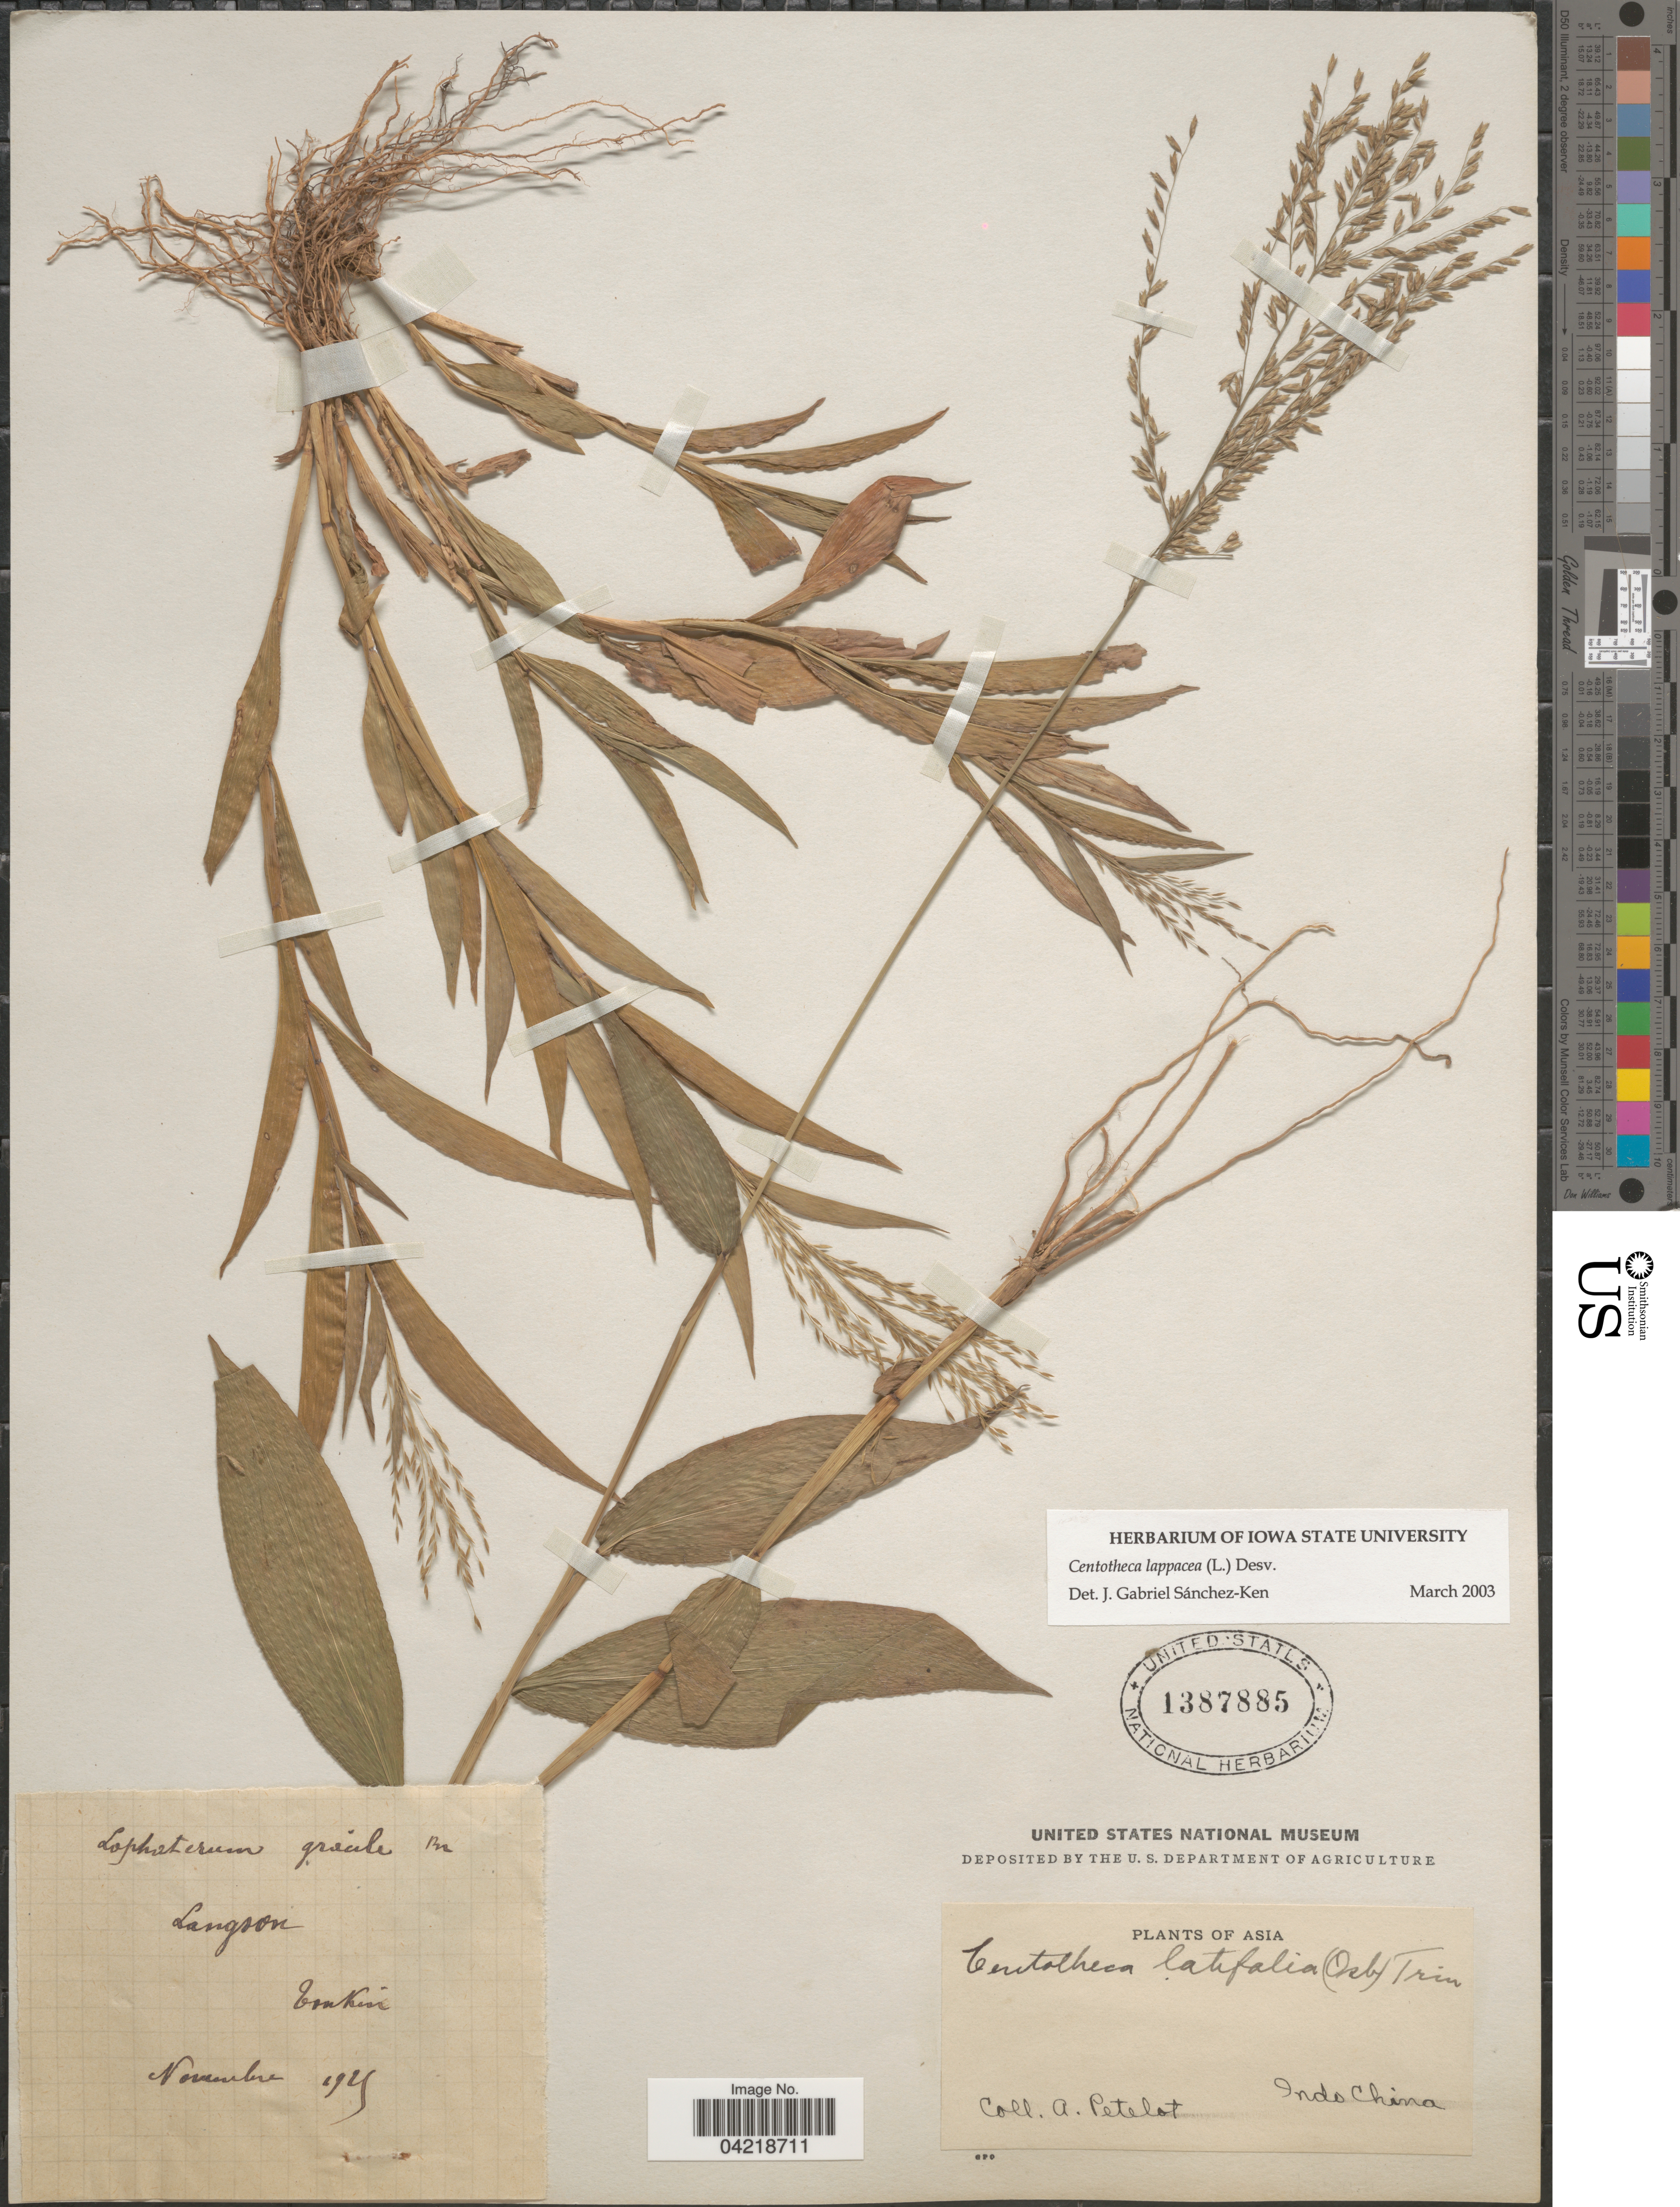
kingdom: Plantae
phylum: Tracheophyta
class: Liliopsida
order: Poales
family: Poaceae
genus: Centotheca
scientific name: Centotheca lappacea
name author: (L.) Desv.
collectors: A. Petelot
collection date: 1925-11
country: Vietnam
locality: Langson. Asia. Indo China. Tonkin.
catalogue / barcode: US 1387885